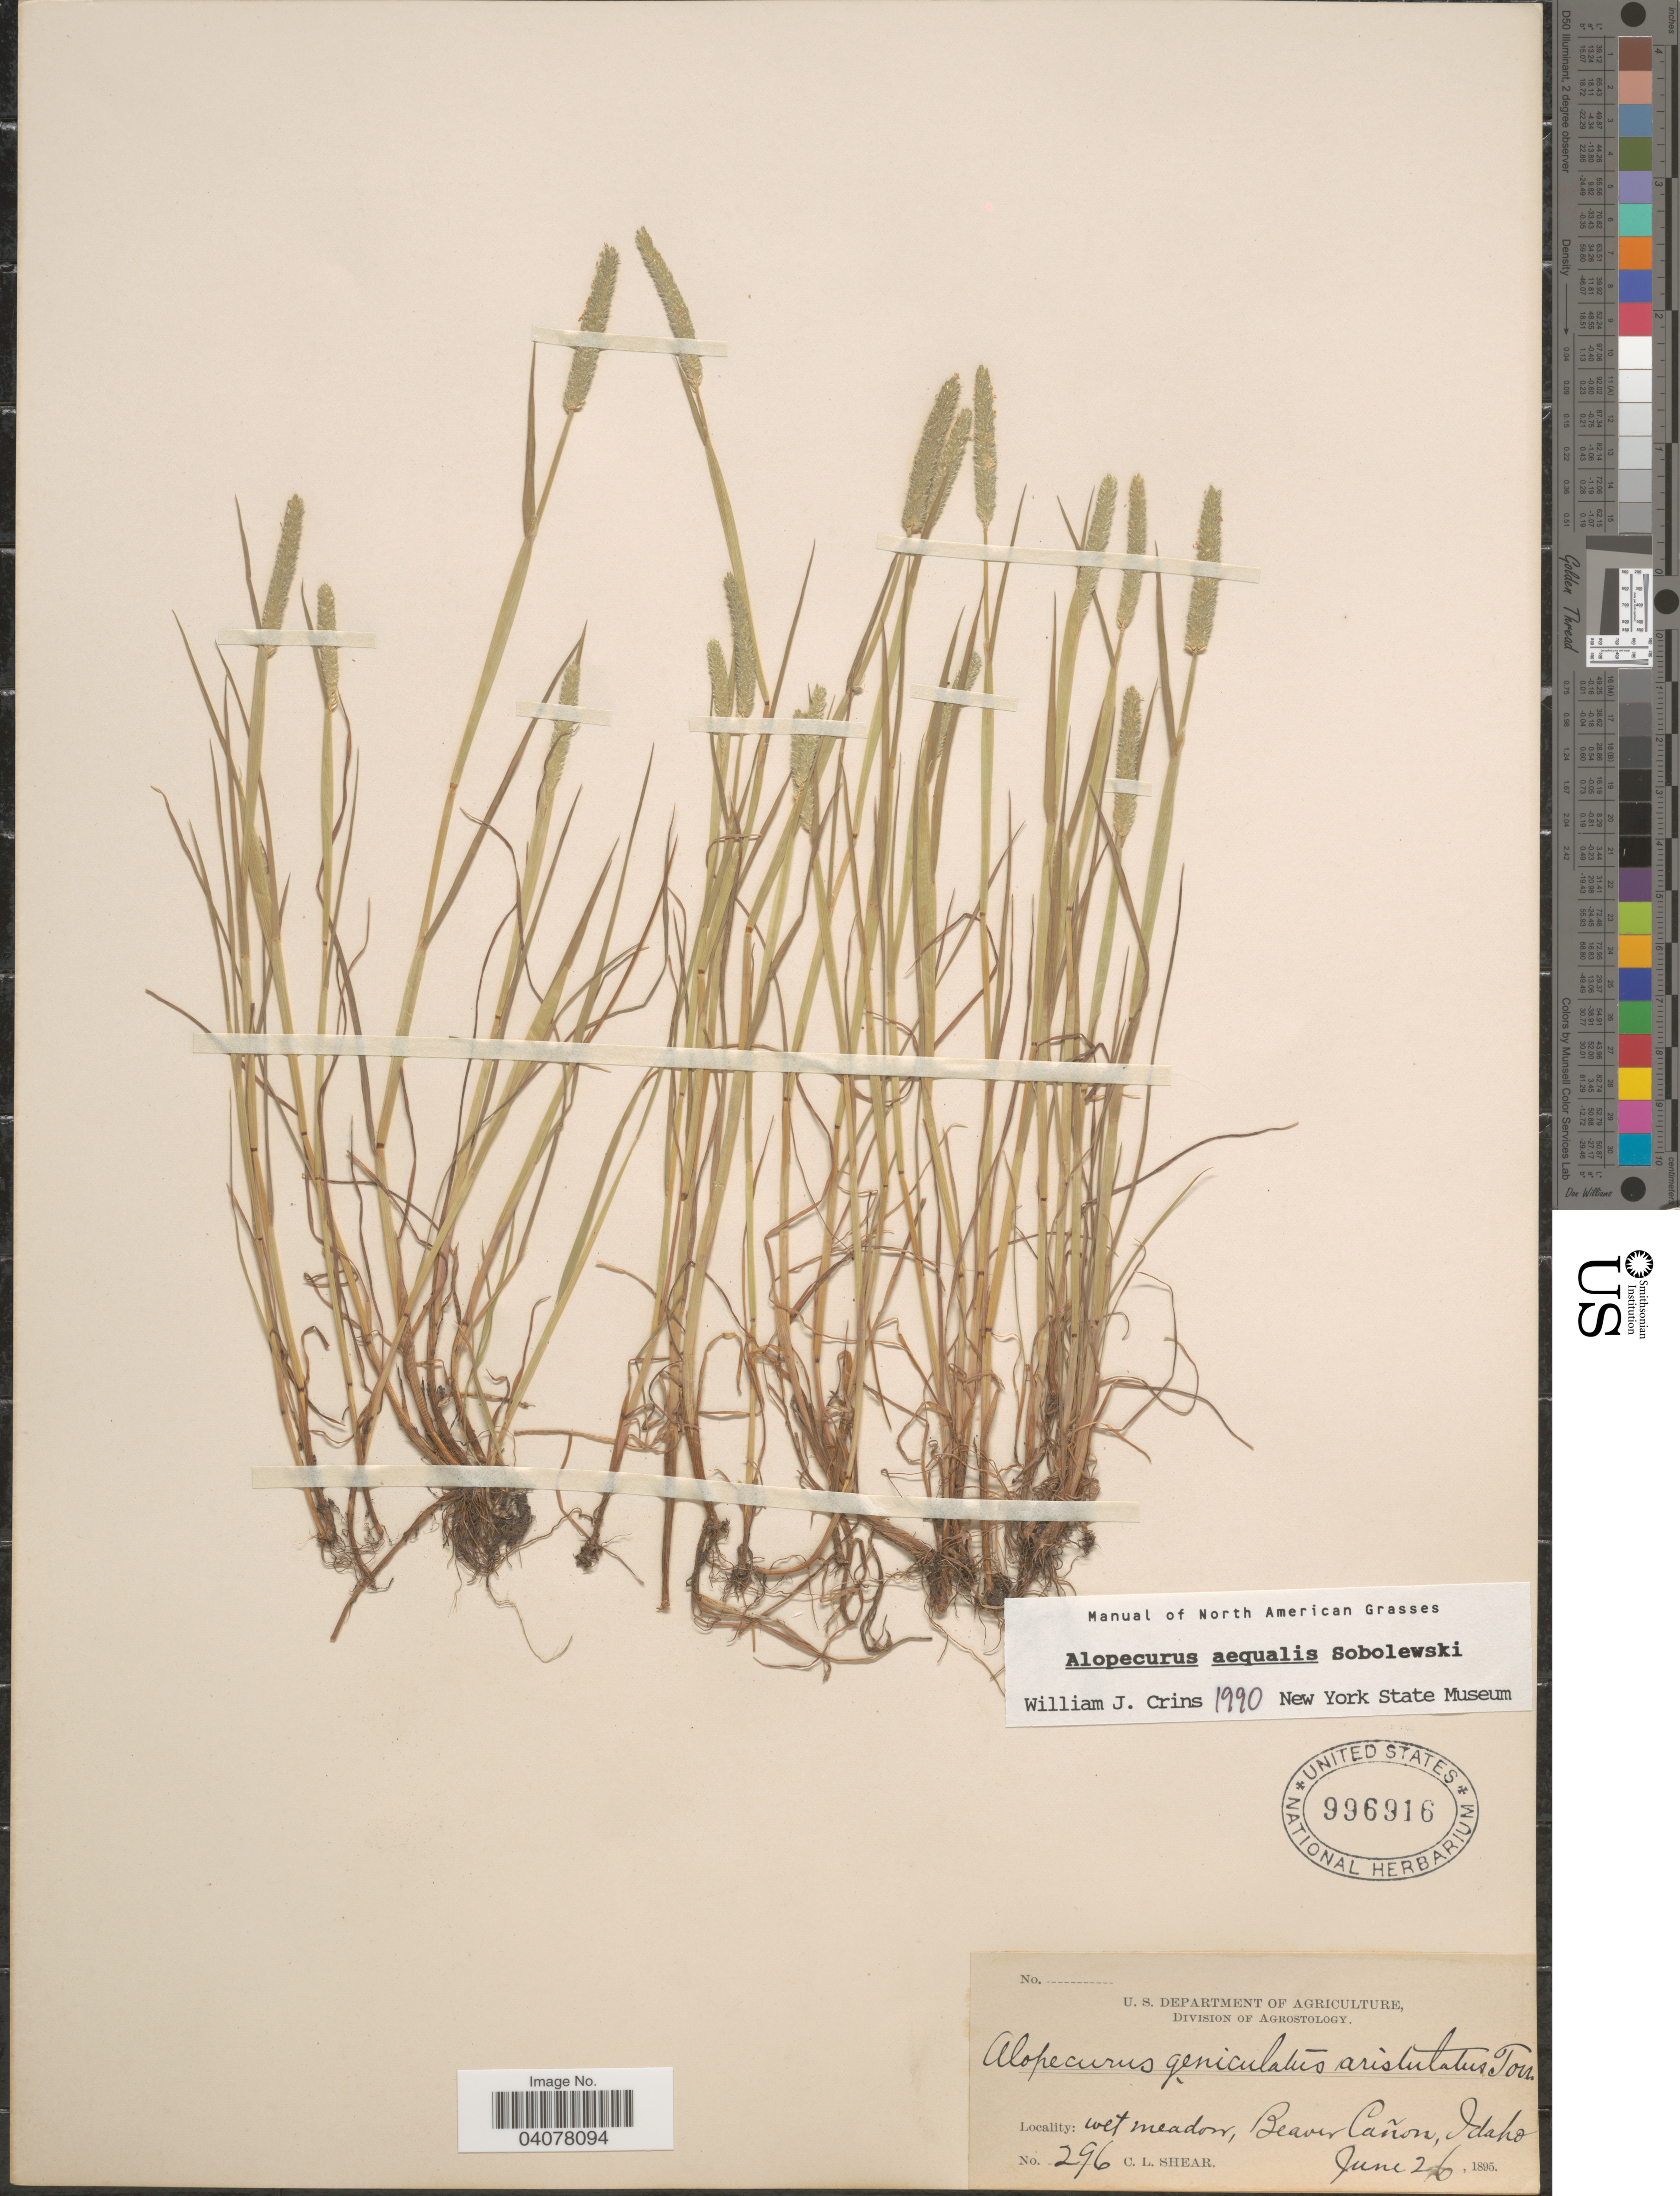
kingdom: Plantae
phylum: Tracheophyta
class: Liliopsida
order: Poales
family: Poaceae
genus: Alopecurus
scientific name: Alopecurus aequalis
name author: Sobol.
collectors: C. L. Shear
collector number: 296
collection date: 1895-06-26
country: United States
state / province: Idaho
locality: Wet meadow, Beaver Cañon.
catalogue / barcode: US 996916